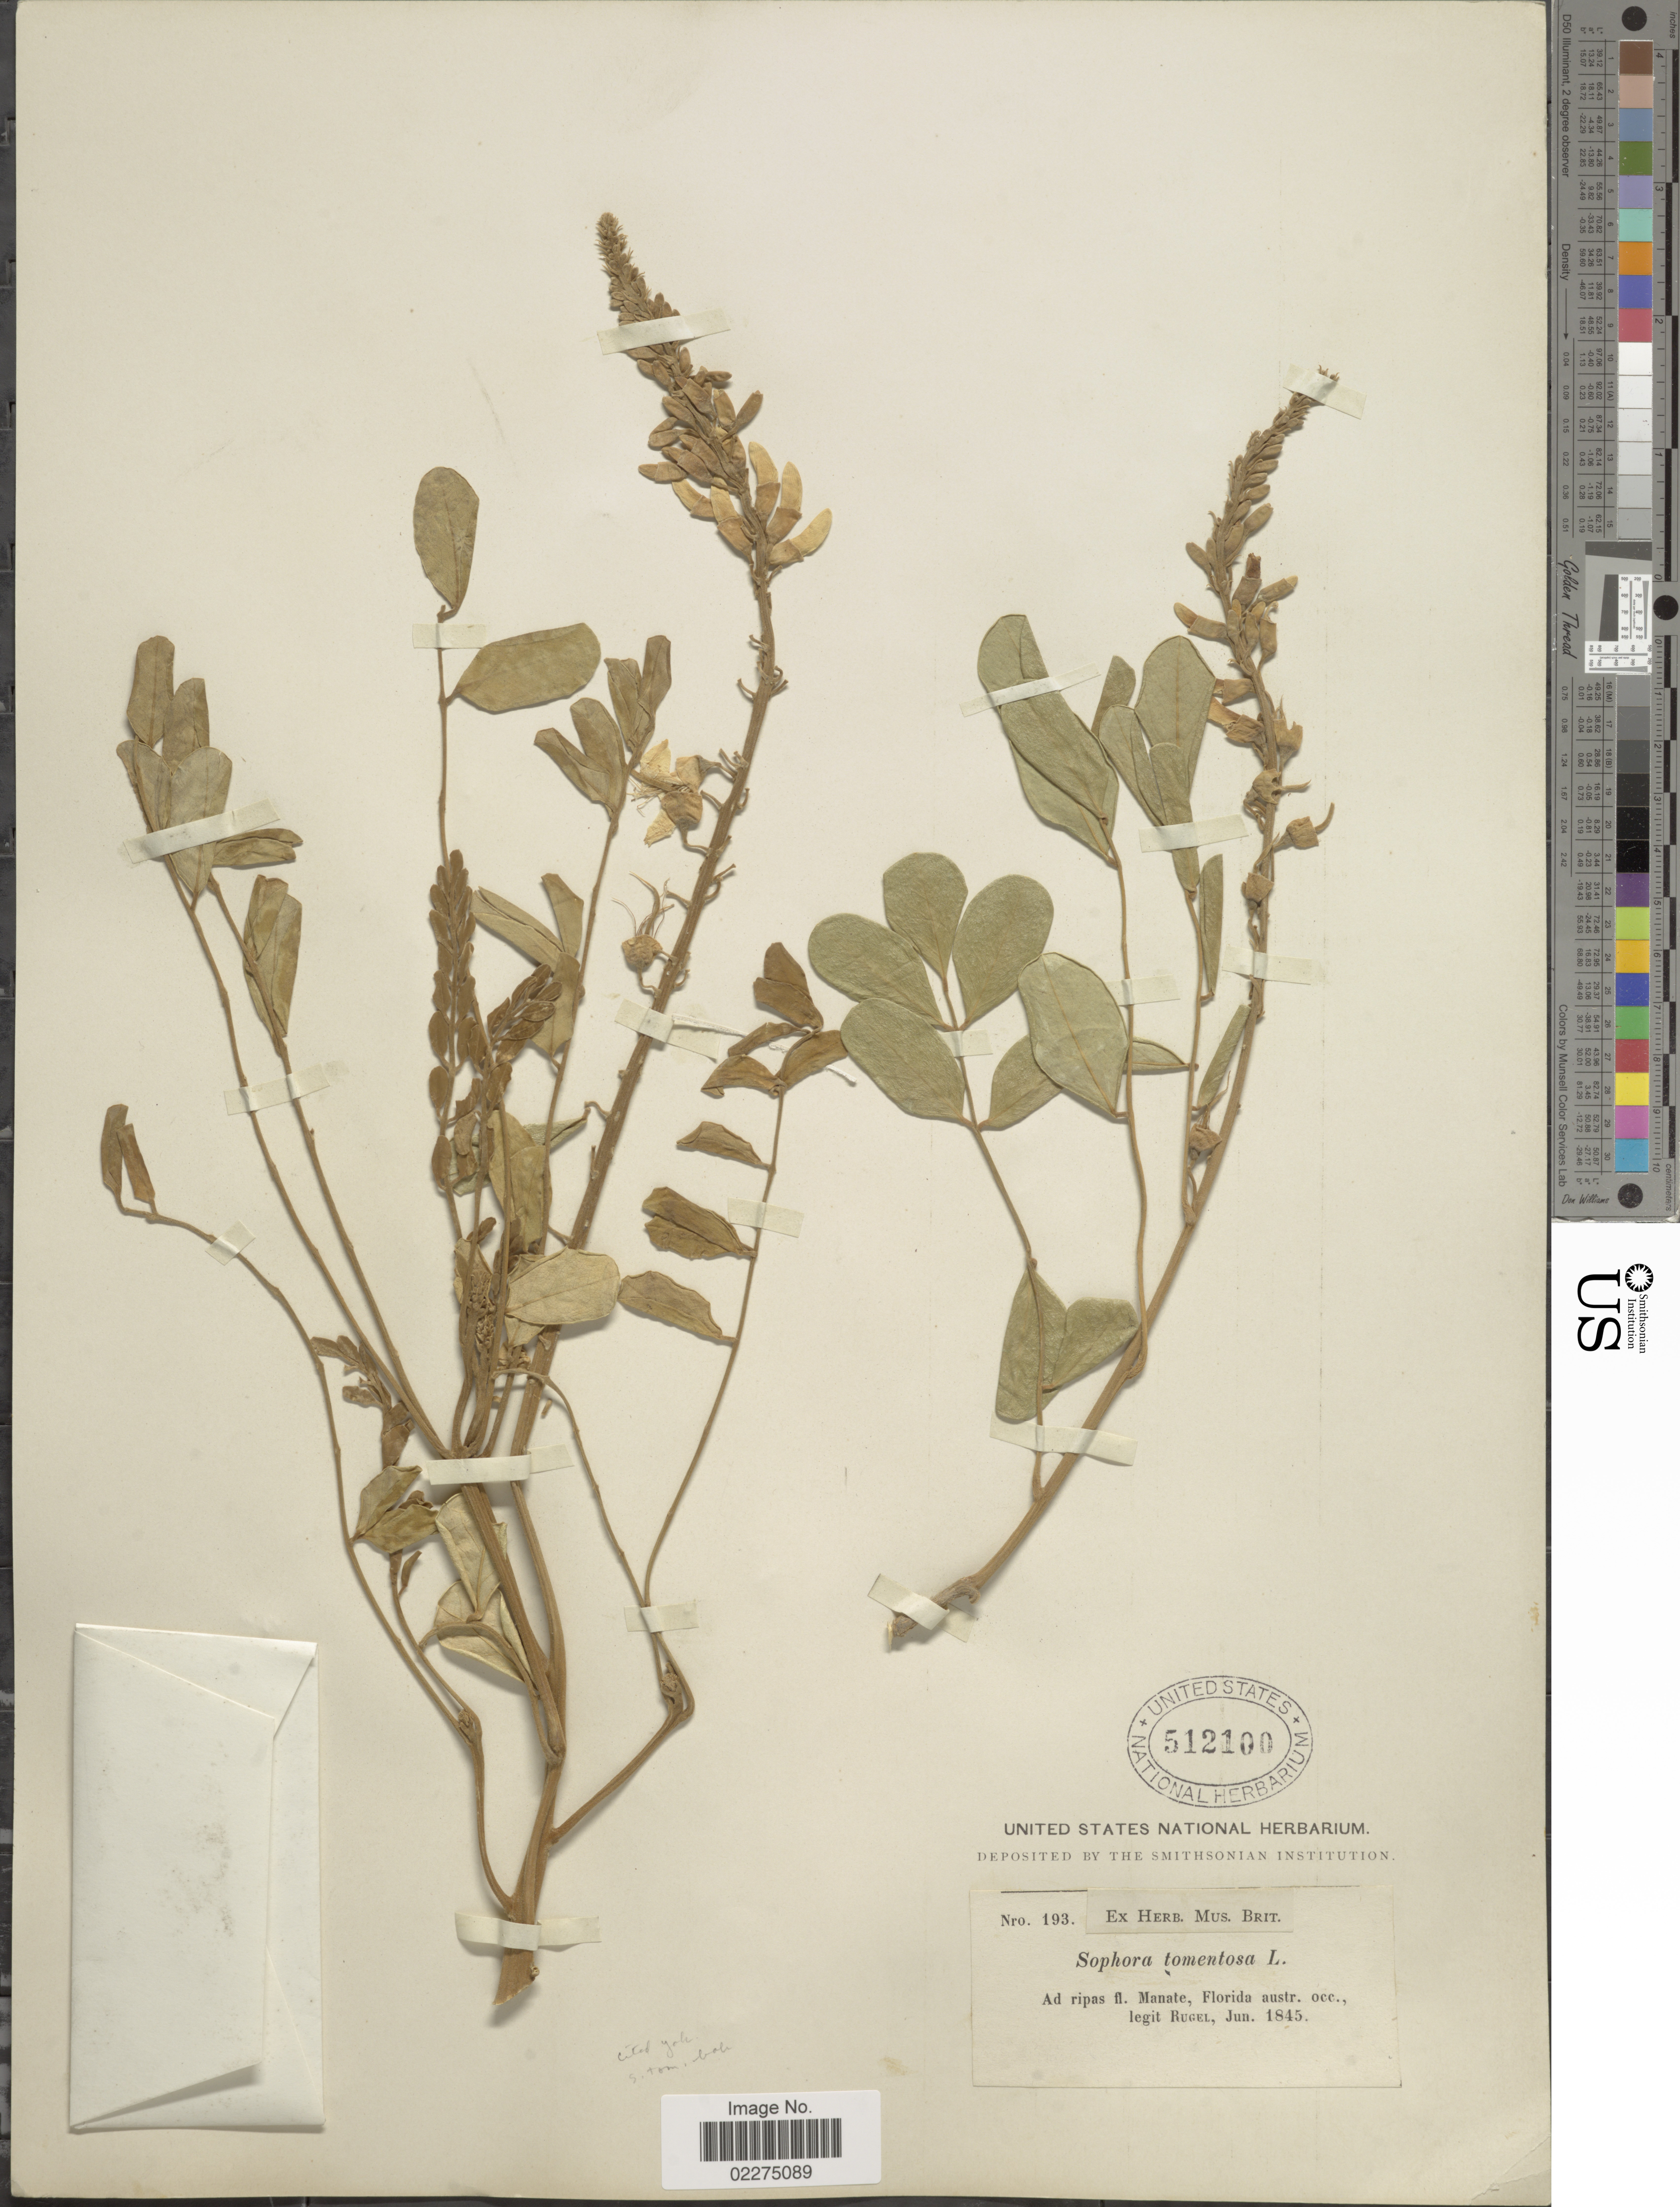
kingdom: Plantae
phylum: Tracheophyta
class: Magnoliopsida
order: Fabales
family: Fabaceae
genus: Sophora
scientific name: Sophora tomentosa var. truncata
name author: Torr. & A. Gray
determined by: Strong, Mark T., (BOT), Smithsonian Institution - National Museum of Natural History (UNITED STATES)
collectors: Rugel, --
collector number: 193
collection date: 1845-06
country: United States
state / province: Florida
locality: Manate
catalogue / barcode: US 512100